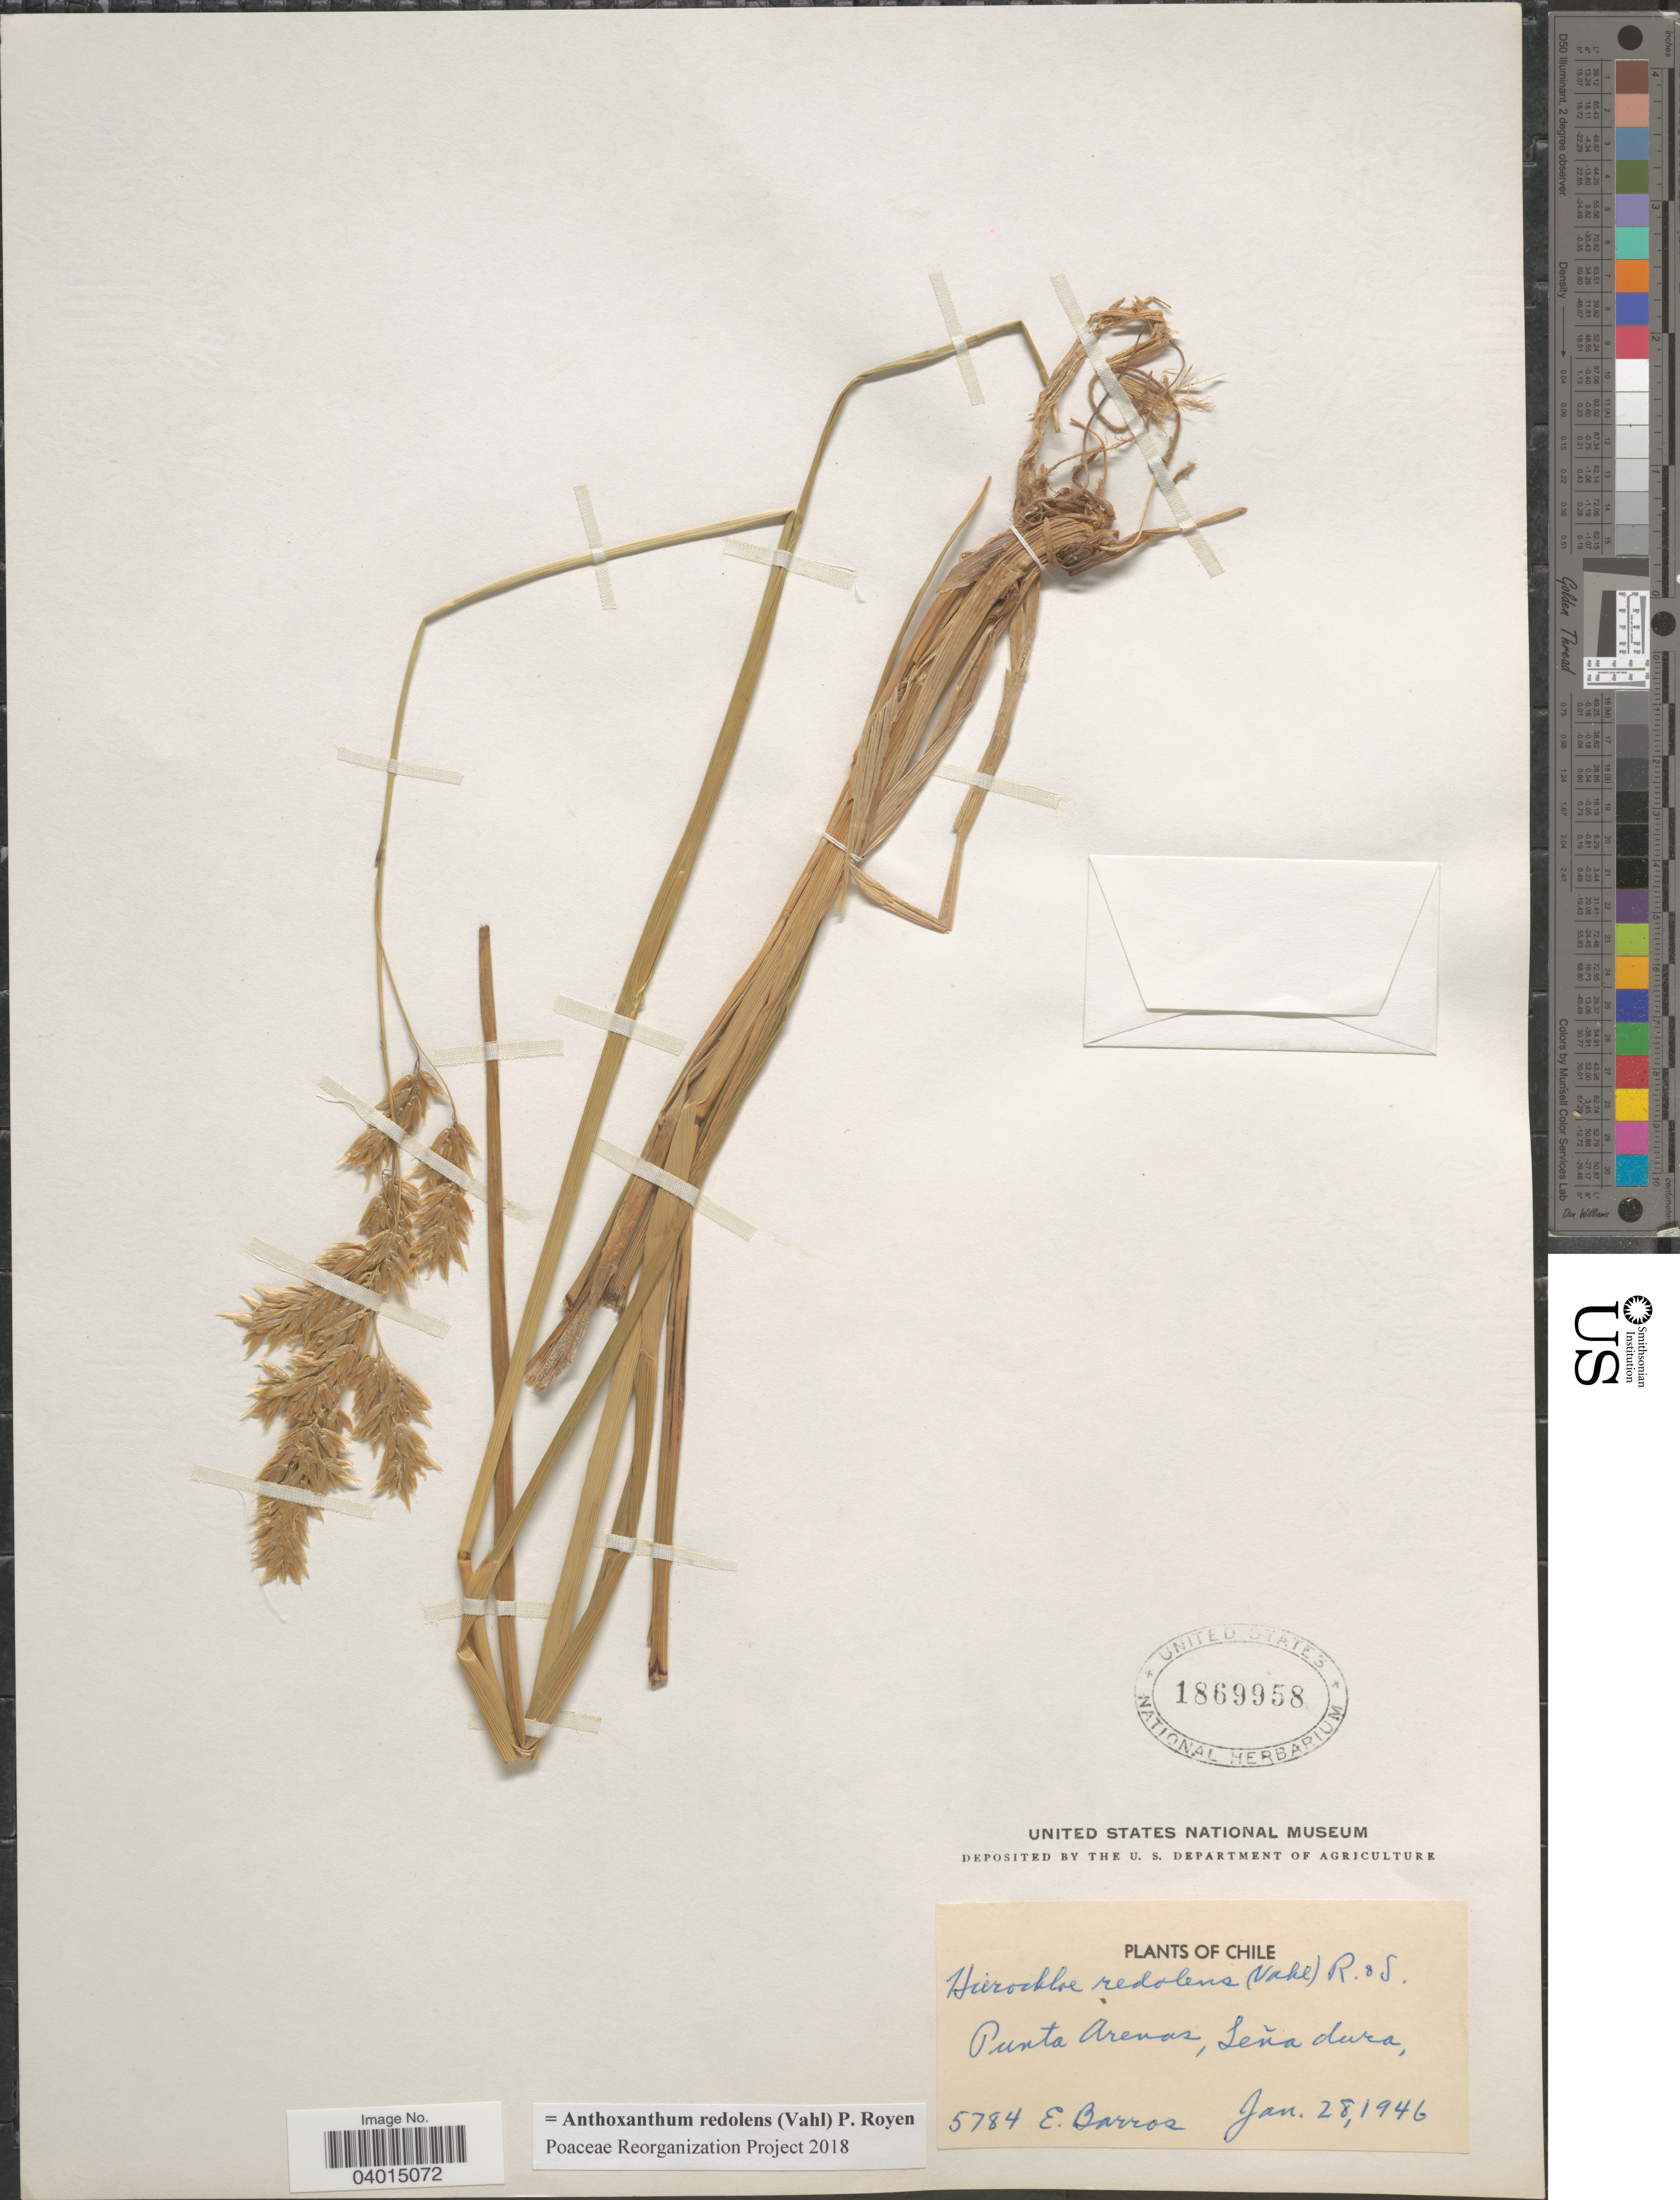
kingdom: Plantae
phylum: Tracheophyta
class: Liliopsida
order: Poales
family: Poaceae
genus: Anthoxanthum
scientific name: Anthoxanthum redolens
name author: (Vahl) P. Royen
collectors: E. Barros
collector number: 5784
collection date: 1946-01-28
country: Chile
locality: Punta Arenas, Leñadura.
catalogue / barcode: US 1869958